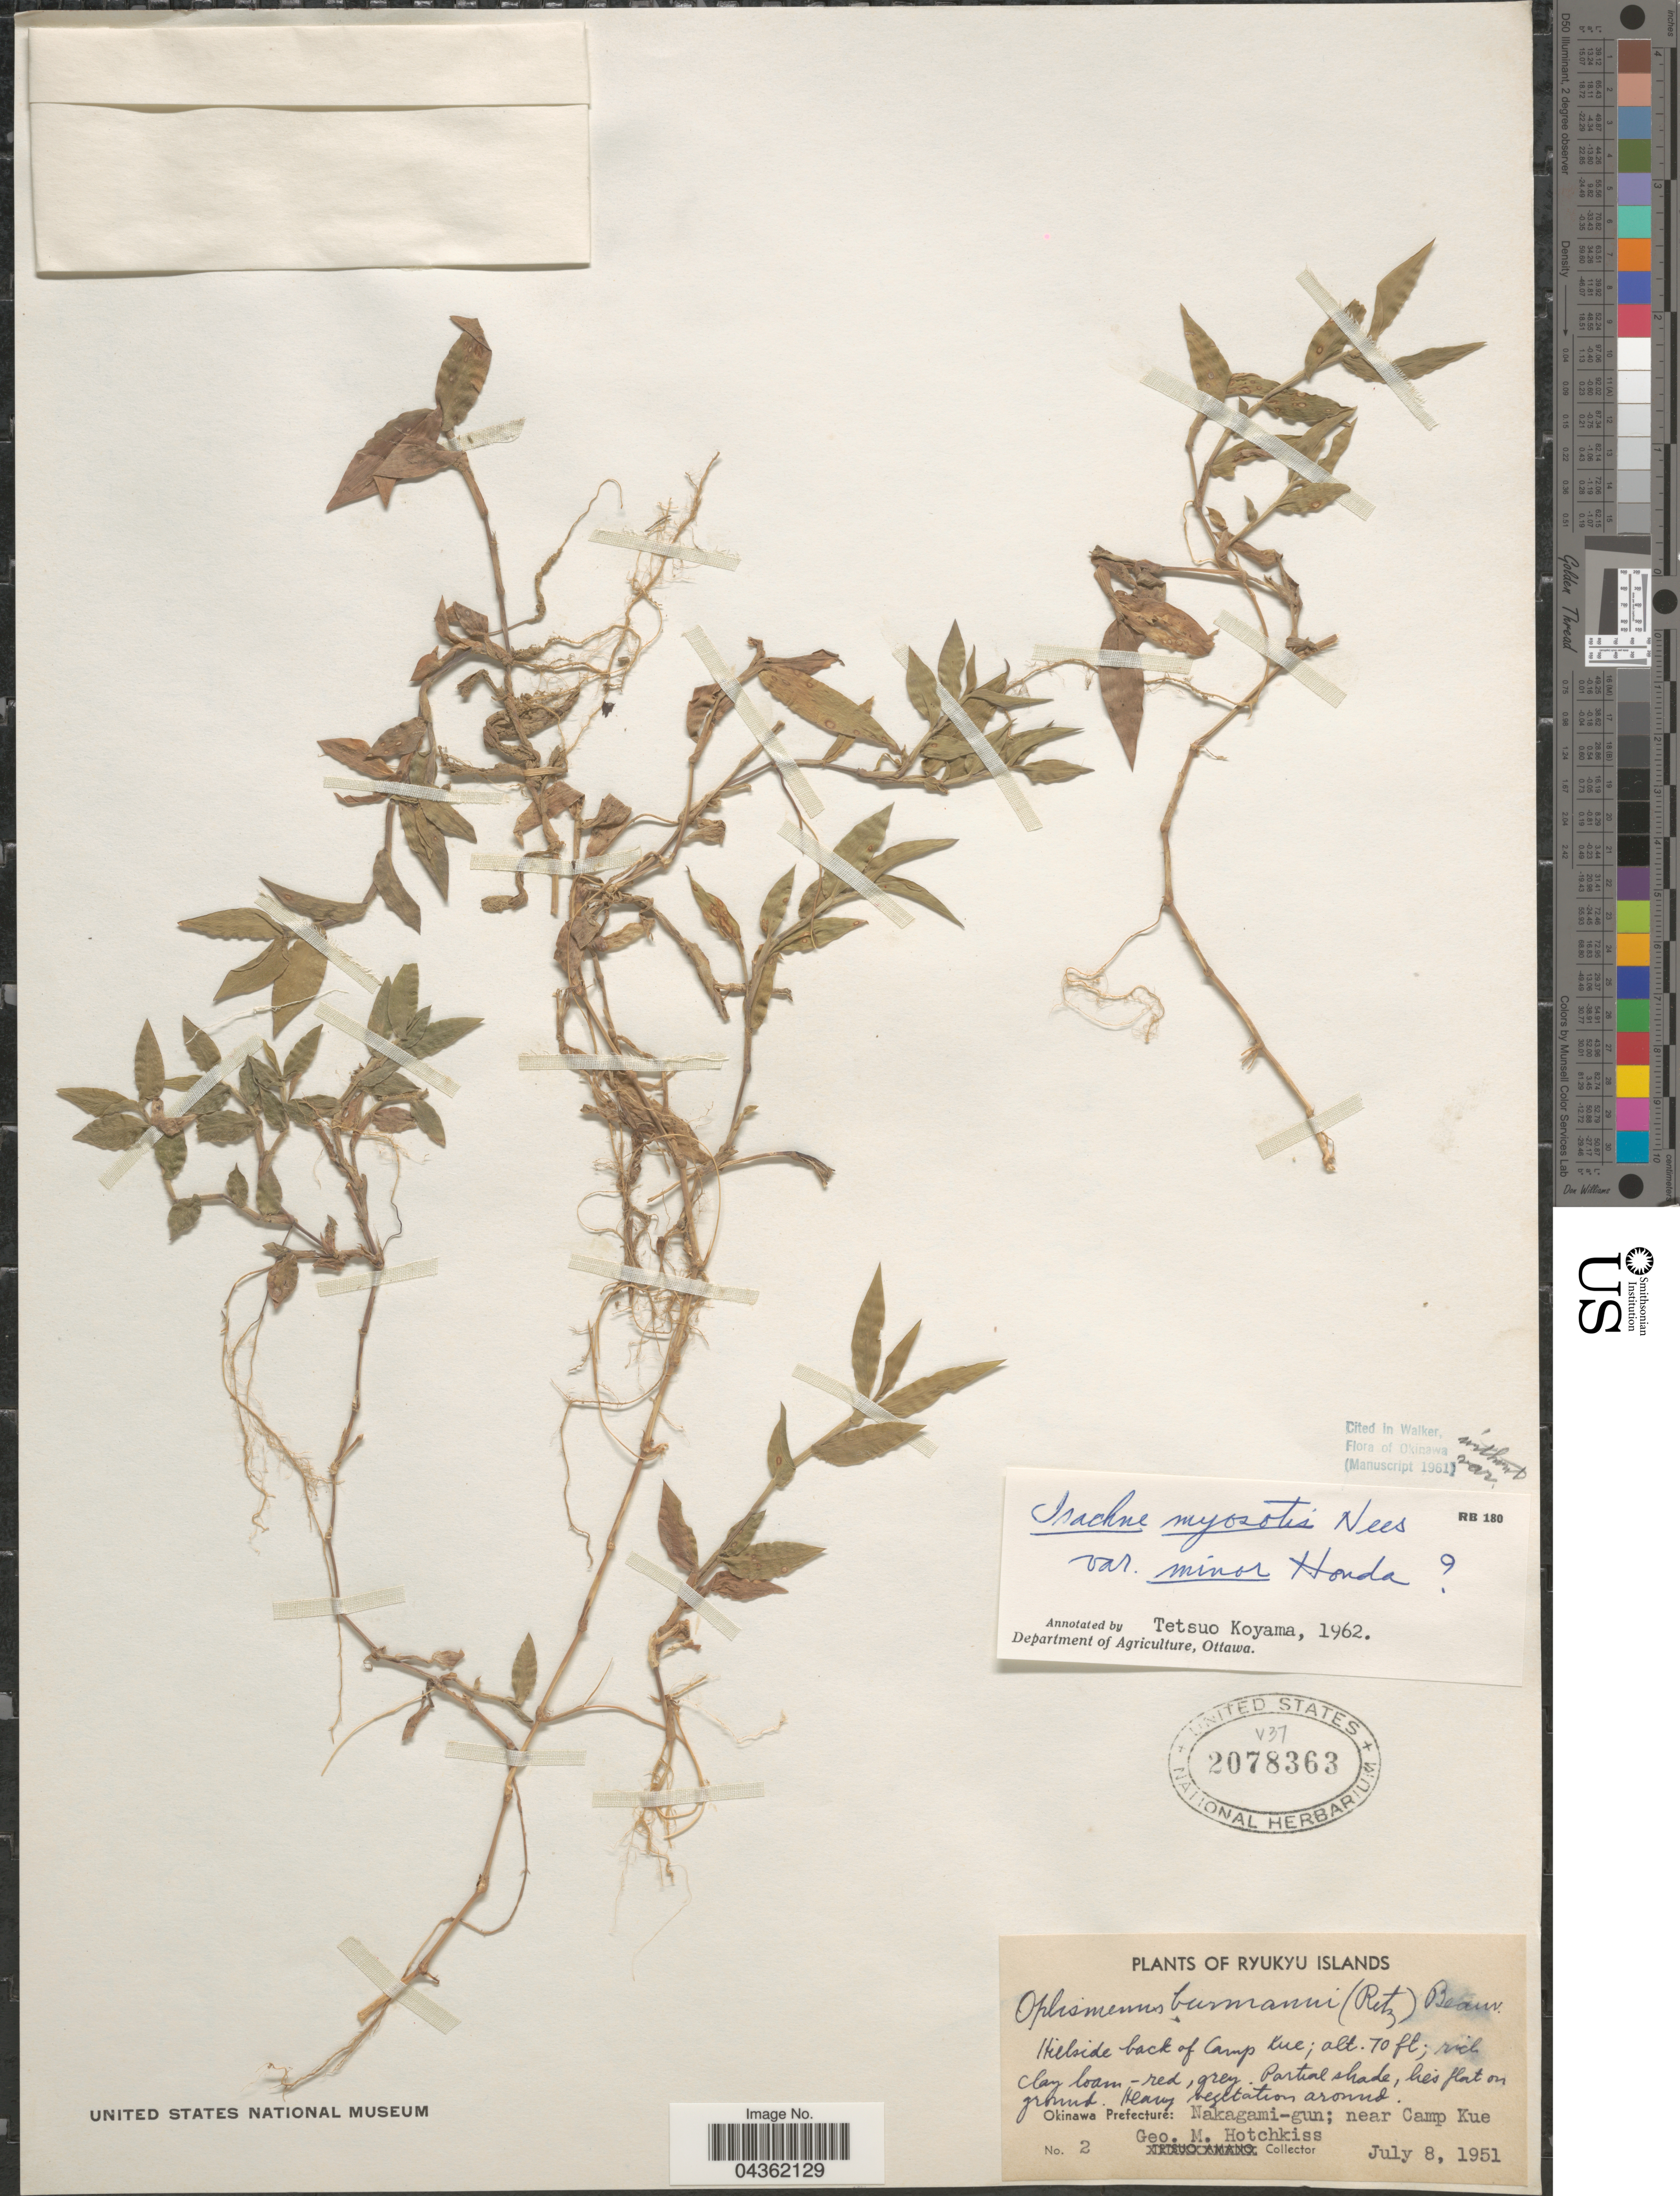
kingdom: Plantae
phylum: Tracheophyta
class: Liliopsida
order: Poales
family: Poaceae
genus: Isachne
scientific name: Isachne myosotis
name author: Nees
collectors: G. Hotchkiss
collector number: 2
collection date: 1951-07-08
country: Japan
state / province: Okinawa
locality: Ryukyu Islands. Hillside back of Camp Kue. Okinawa Prefecture: Nakagami-gun; near Camp Kue.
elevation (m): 21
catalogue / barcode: US 2078363